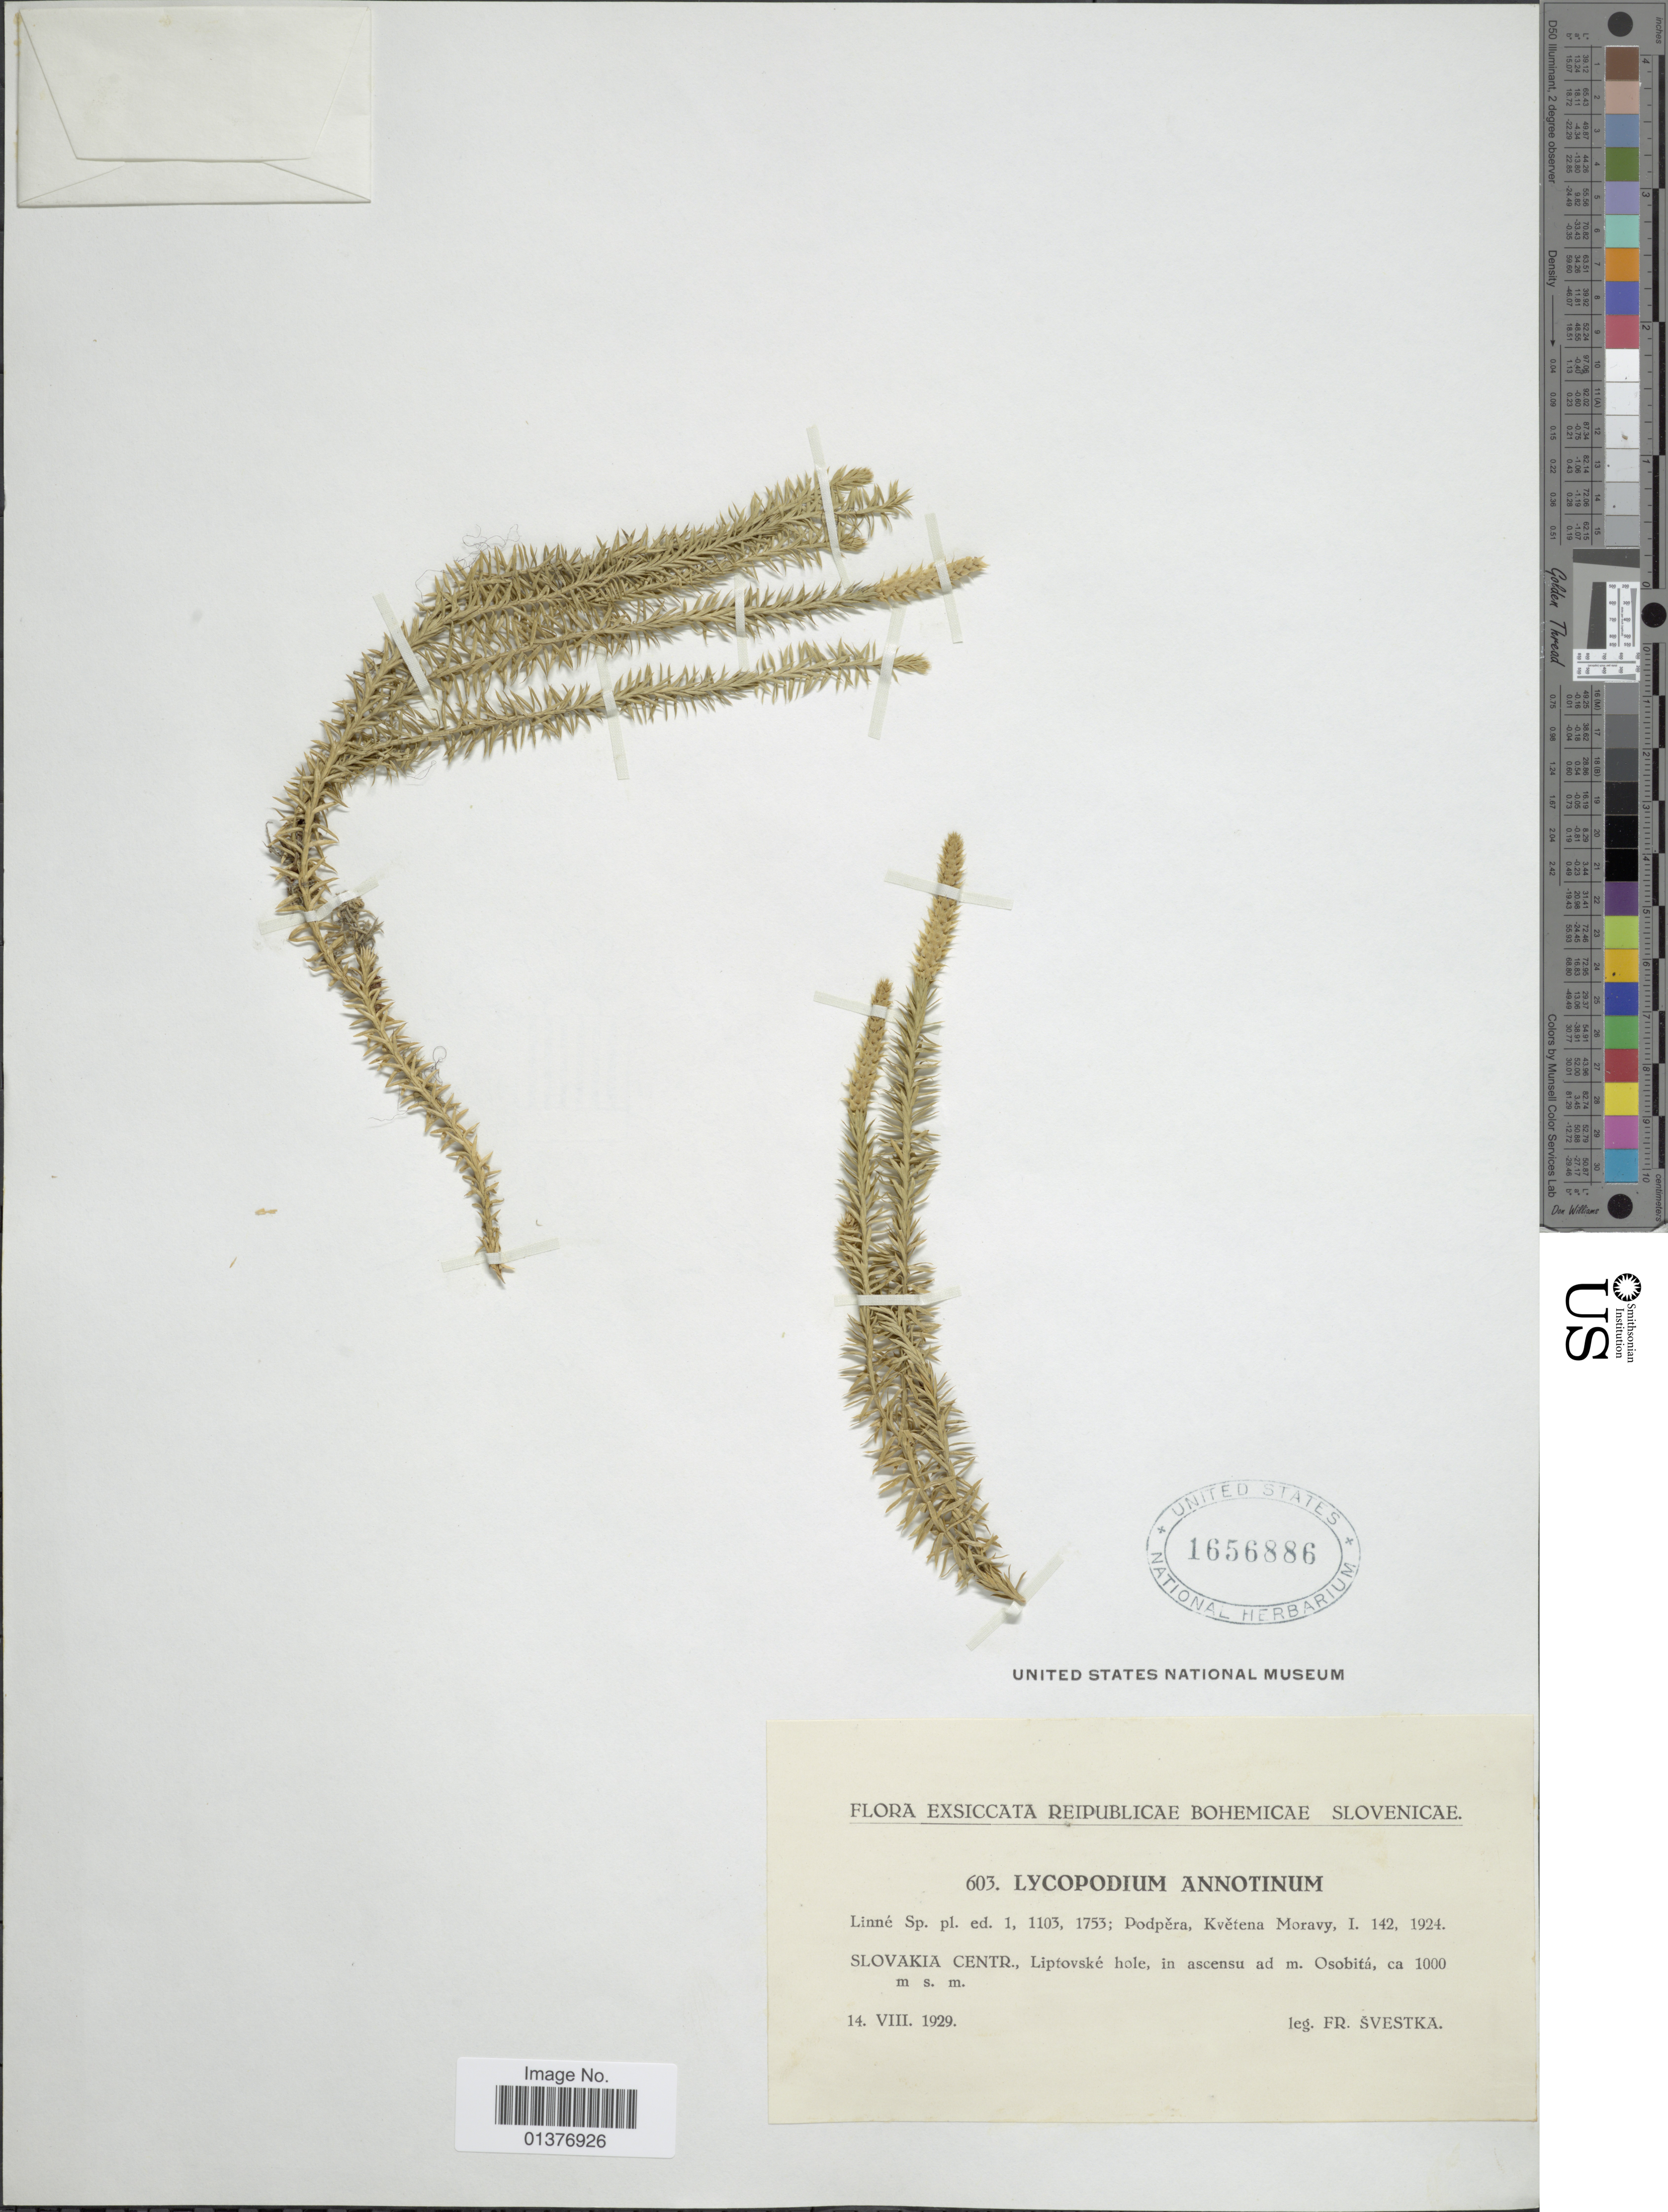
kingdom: Plantae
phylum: Tracheophyta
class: Lycopodiopsida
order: Lycopodiales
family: Lycopodiaceae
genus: Spinulum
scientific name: Spinulum annotinum subsp. annotinum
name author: (L.) A. Haines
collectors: F. Svestka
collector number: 603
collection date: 1929-08-14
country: Slovakia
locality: Liptovské hole, in ascensu ad m. Osobitá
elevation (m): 1000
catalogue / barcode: US 1656886